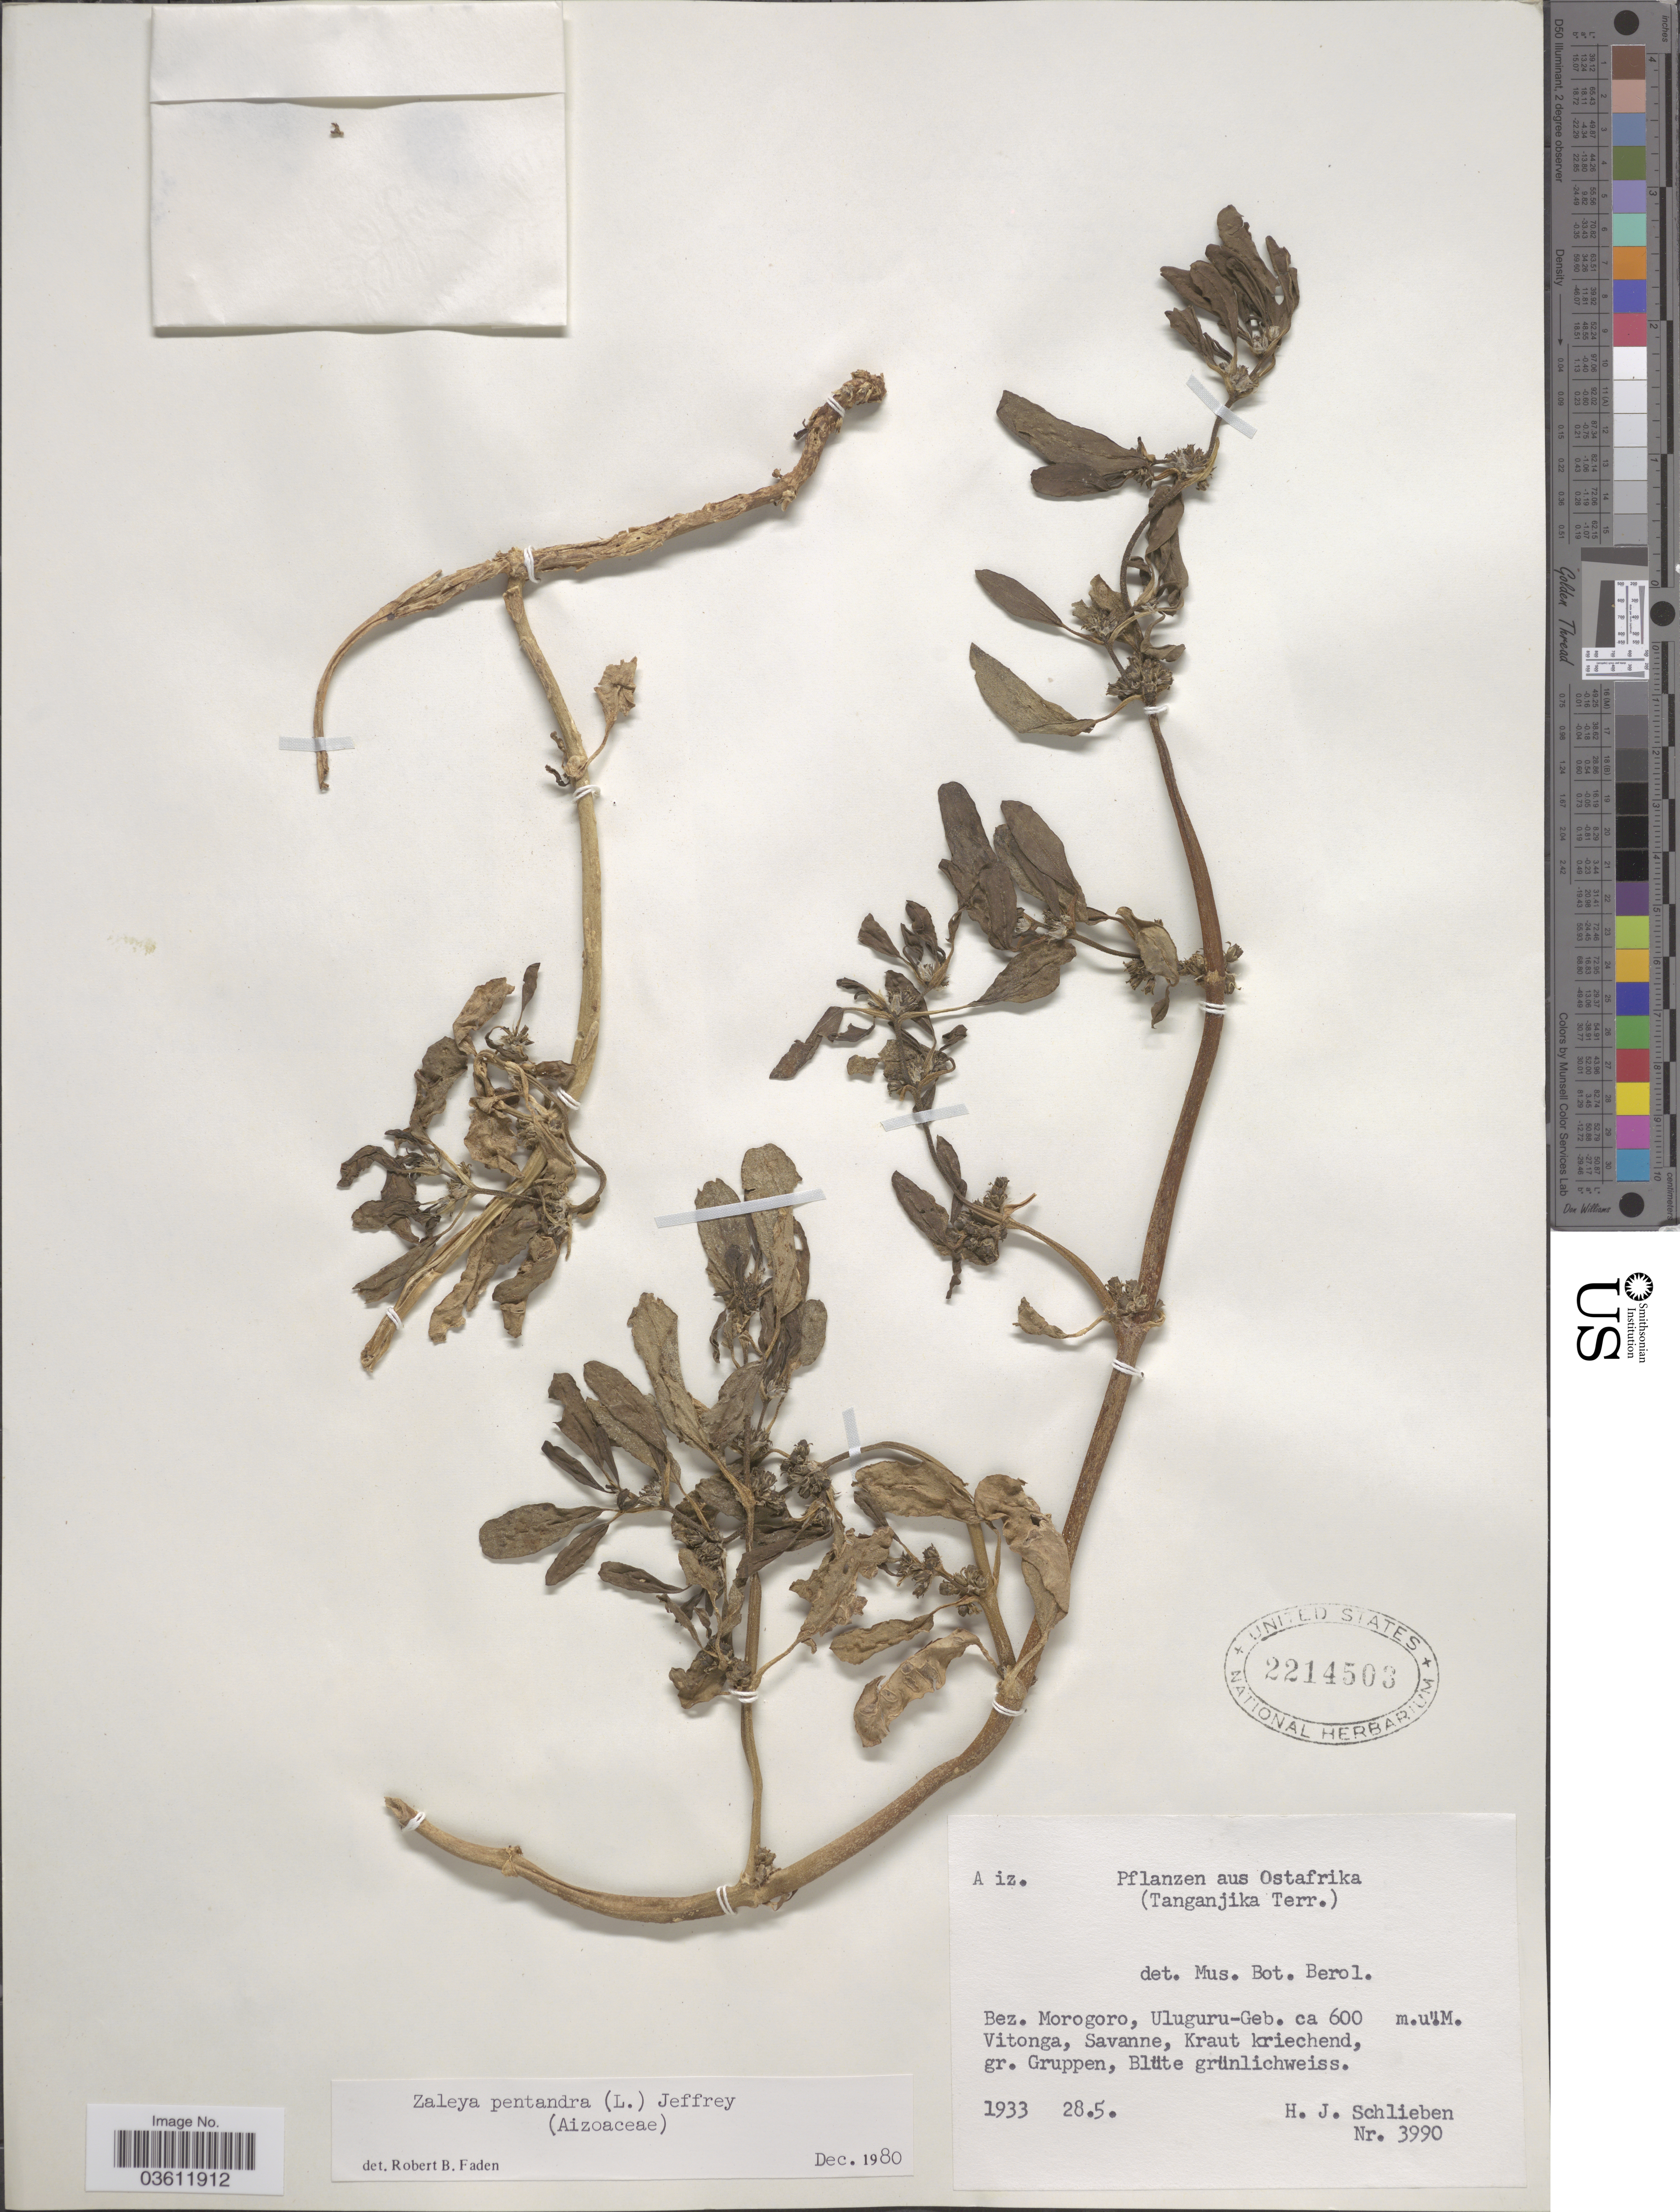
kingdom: Plantae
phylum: Tracheophyta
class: Magnoliopsida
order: Caryophyllales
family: Aizoaceae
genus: Zaleya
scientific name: Zaleya pentandra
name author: (L.) C. Jeffrey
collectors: H. J. Schlieben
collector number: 3990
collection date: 1933-05-28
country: Tanzania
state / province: Morogoro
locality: Ostafrika. (Tanganjika Terr.). Bez. Morogoro, Uluguru-Geb.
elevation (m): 600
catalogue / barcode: US 2214503